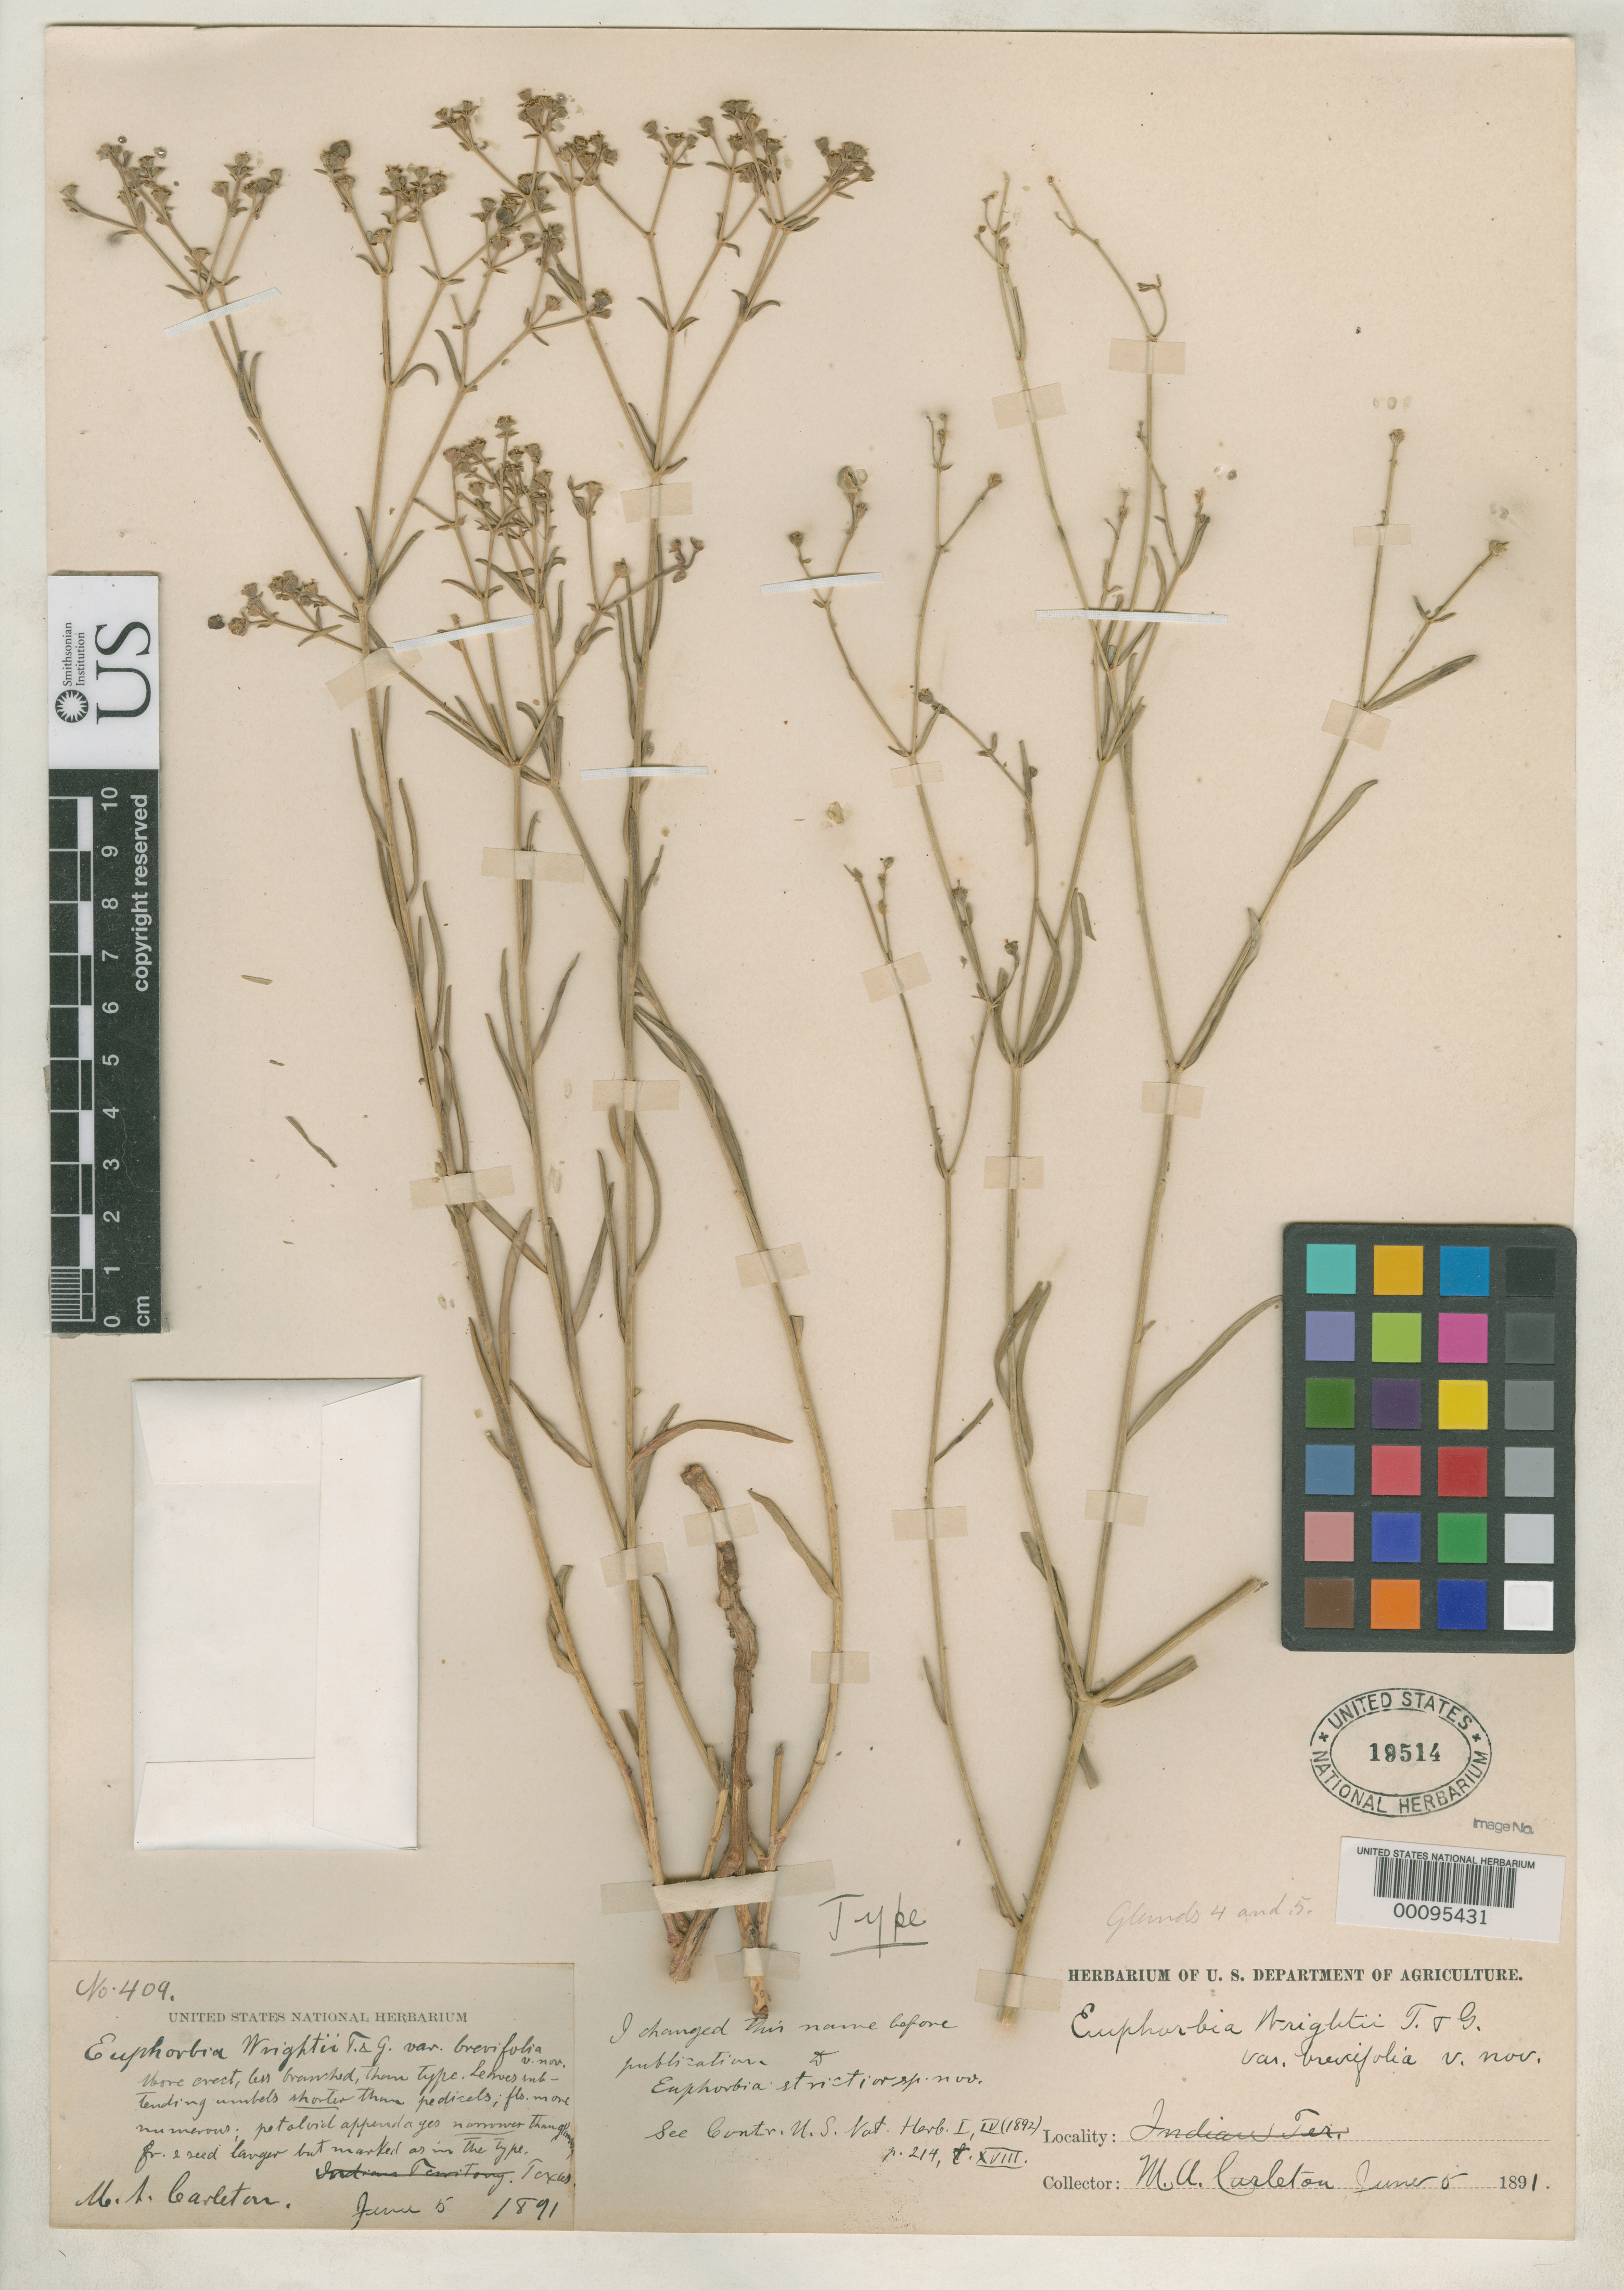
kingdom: Plantae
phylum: Tracheophyta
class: Magnoliopsida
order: Malpighiales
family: Euphorbiaceae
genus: Euphorbia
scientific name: Euphorbia strictior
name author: Holz.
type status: Holotype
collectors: M. A. Carleton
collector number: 409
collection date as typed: Aug 1891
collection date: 1891-08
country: United States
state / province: Texas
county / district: Oldham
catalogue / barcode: US 19514